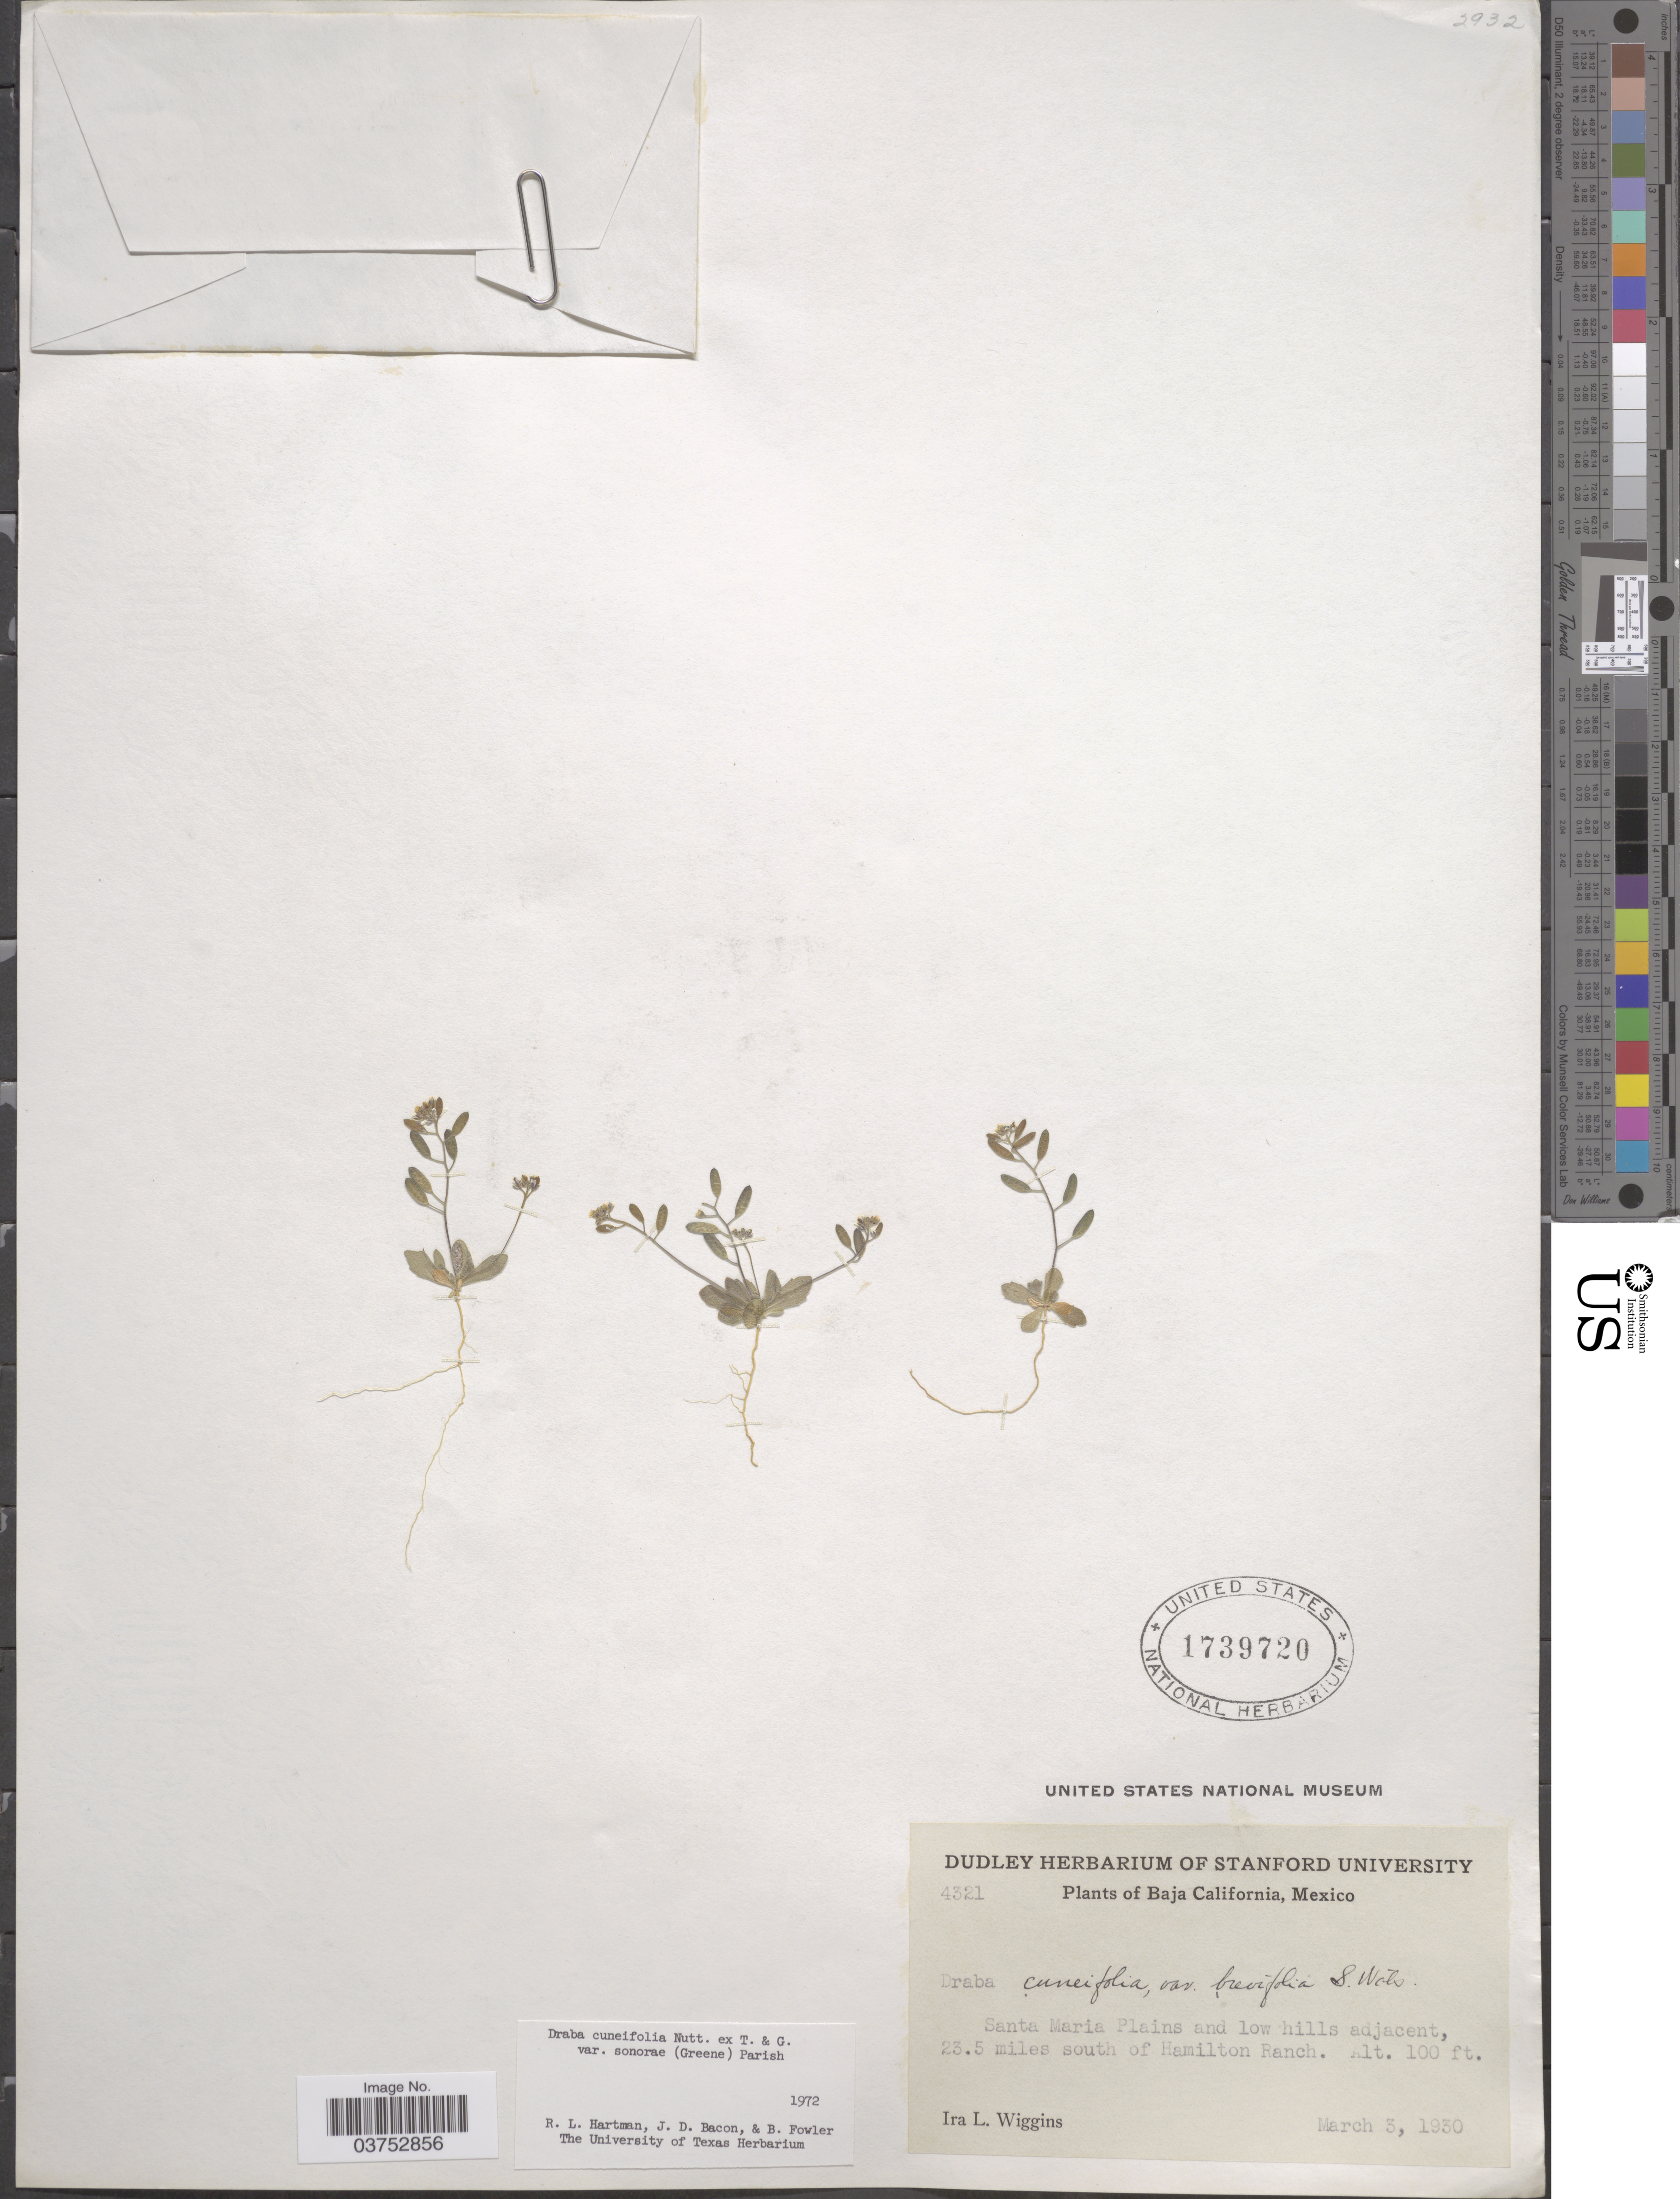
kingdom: Plantae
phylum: Tracheophyta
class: Magnoliopsida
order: Brassicales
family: Brassicaceae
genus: Draba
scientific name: Draba cuneifolia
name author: Nutt.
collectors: I. L. Wiggins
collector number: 4321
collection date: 1930-03-03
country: Mexico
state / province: Baja California Norte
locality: Santa Maria Plains and low hills adjacent, 23.5 miles south of Hamilton Ranch.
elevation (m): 30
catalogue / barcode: US 1739720